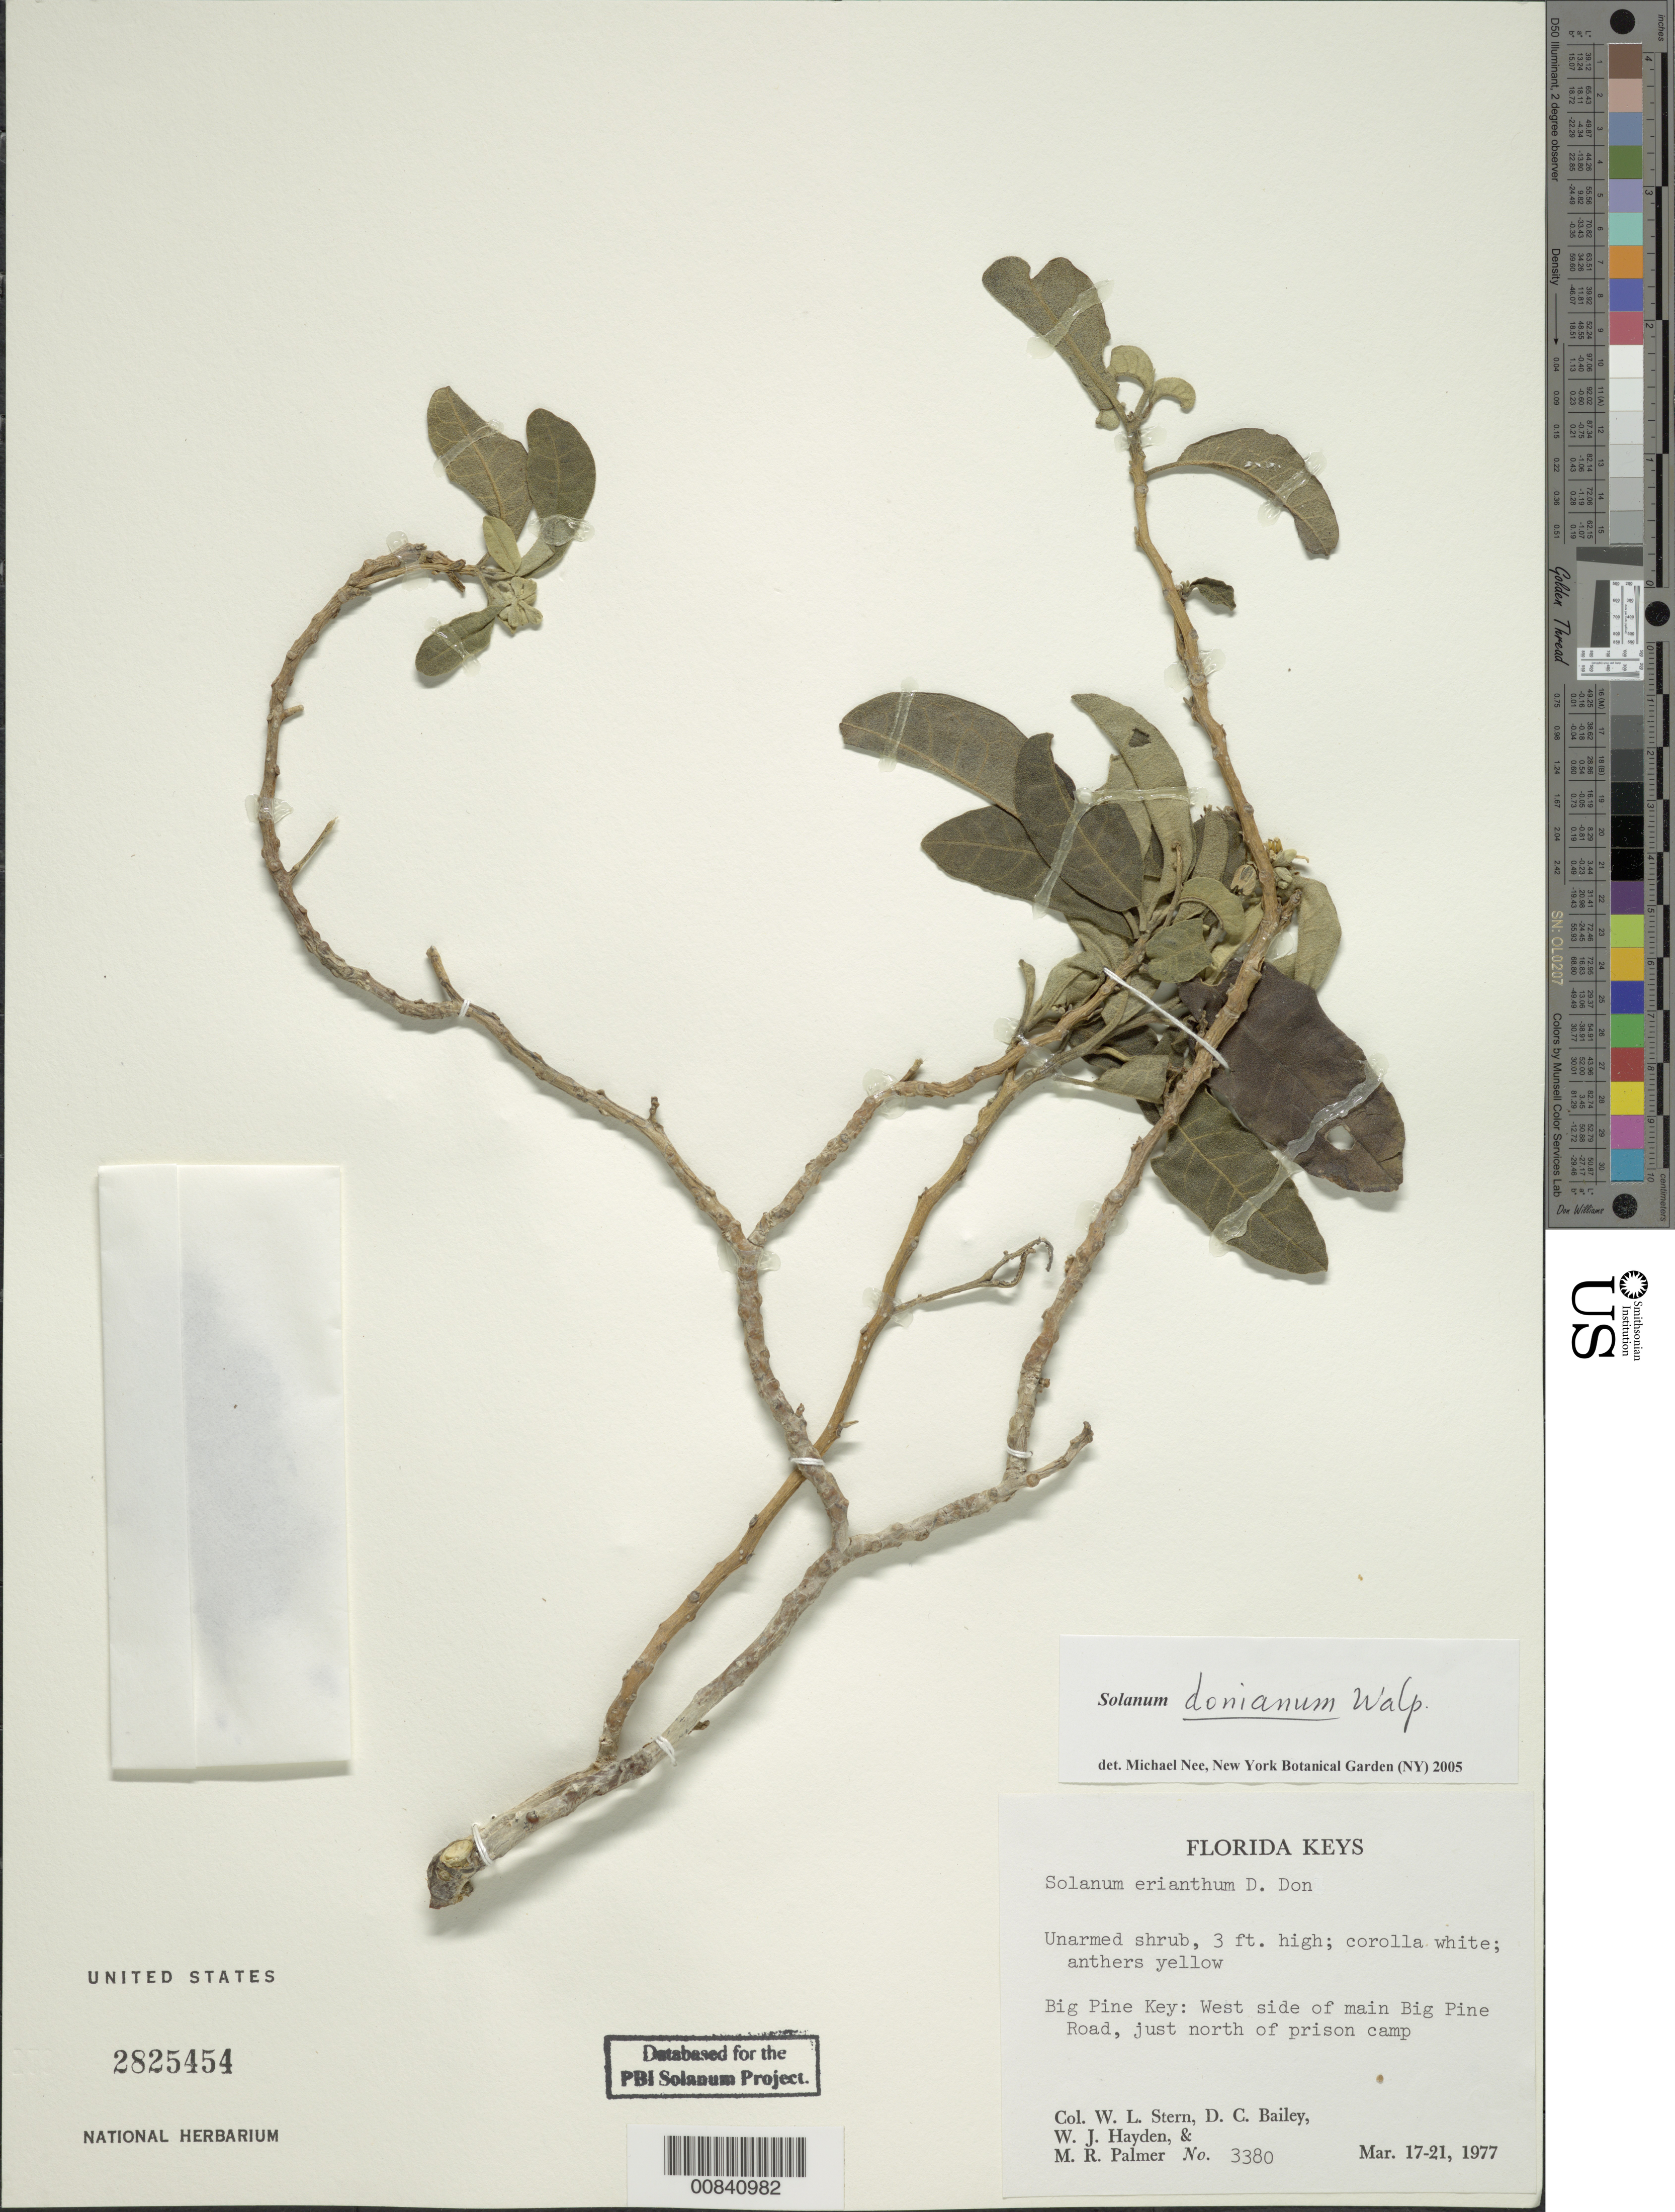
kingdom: Plantae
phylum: Tracheophyta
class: Magnoliopsida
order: Solanales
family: Solanaceae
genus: Solanum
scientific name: Solanum donianum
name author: Walp.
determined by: Nee, Michael H.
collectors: W. L. Stern, D. C. Bailey, W. Hayden & M. R. Palmer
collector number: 3380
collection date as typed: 17 Mar 1977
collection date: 1977-03-17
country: United States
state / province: Florida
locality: Florida Keys. Big Pine Key: West side of main Big Pine Road, just north of prison camp.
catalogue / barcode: US 2825454